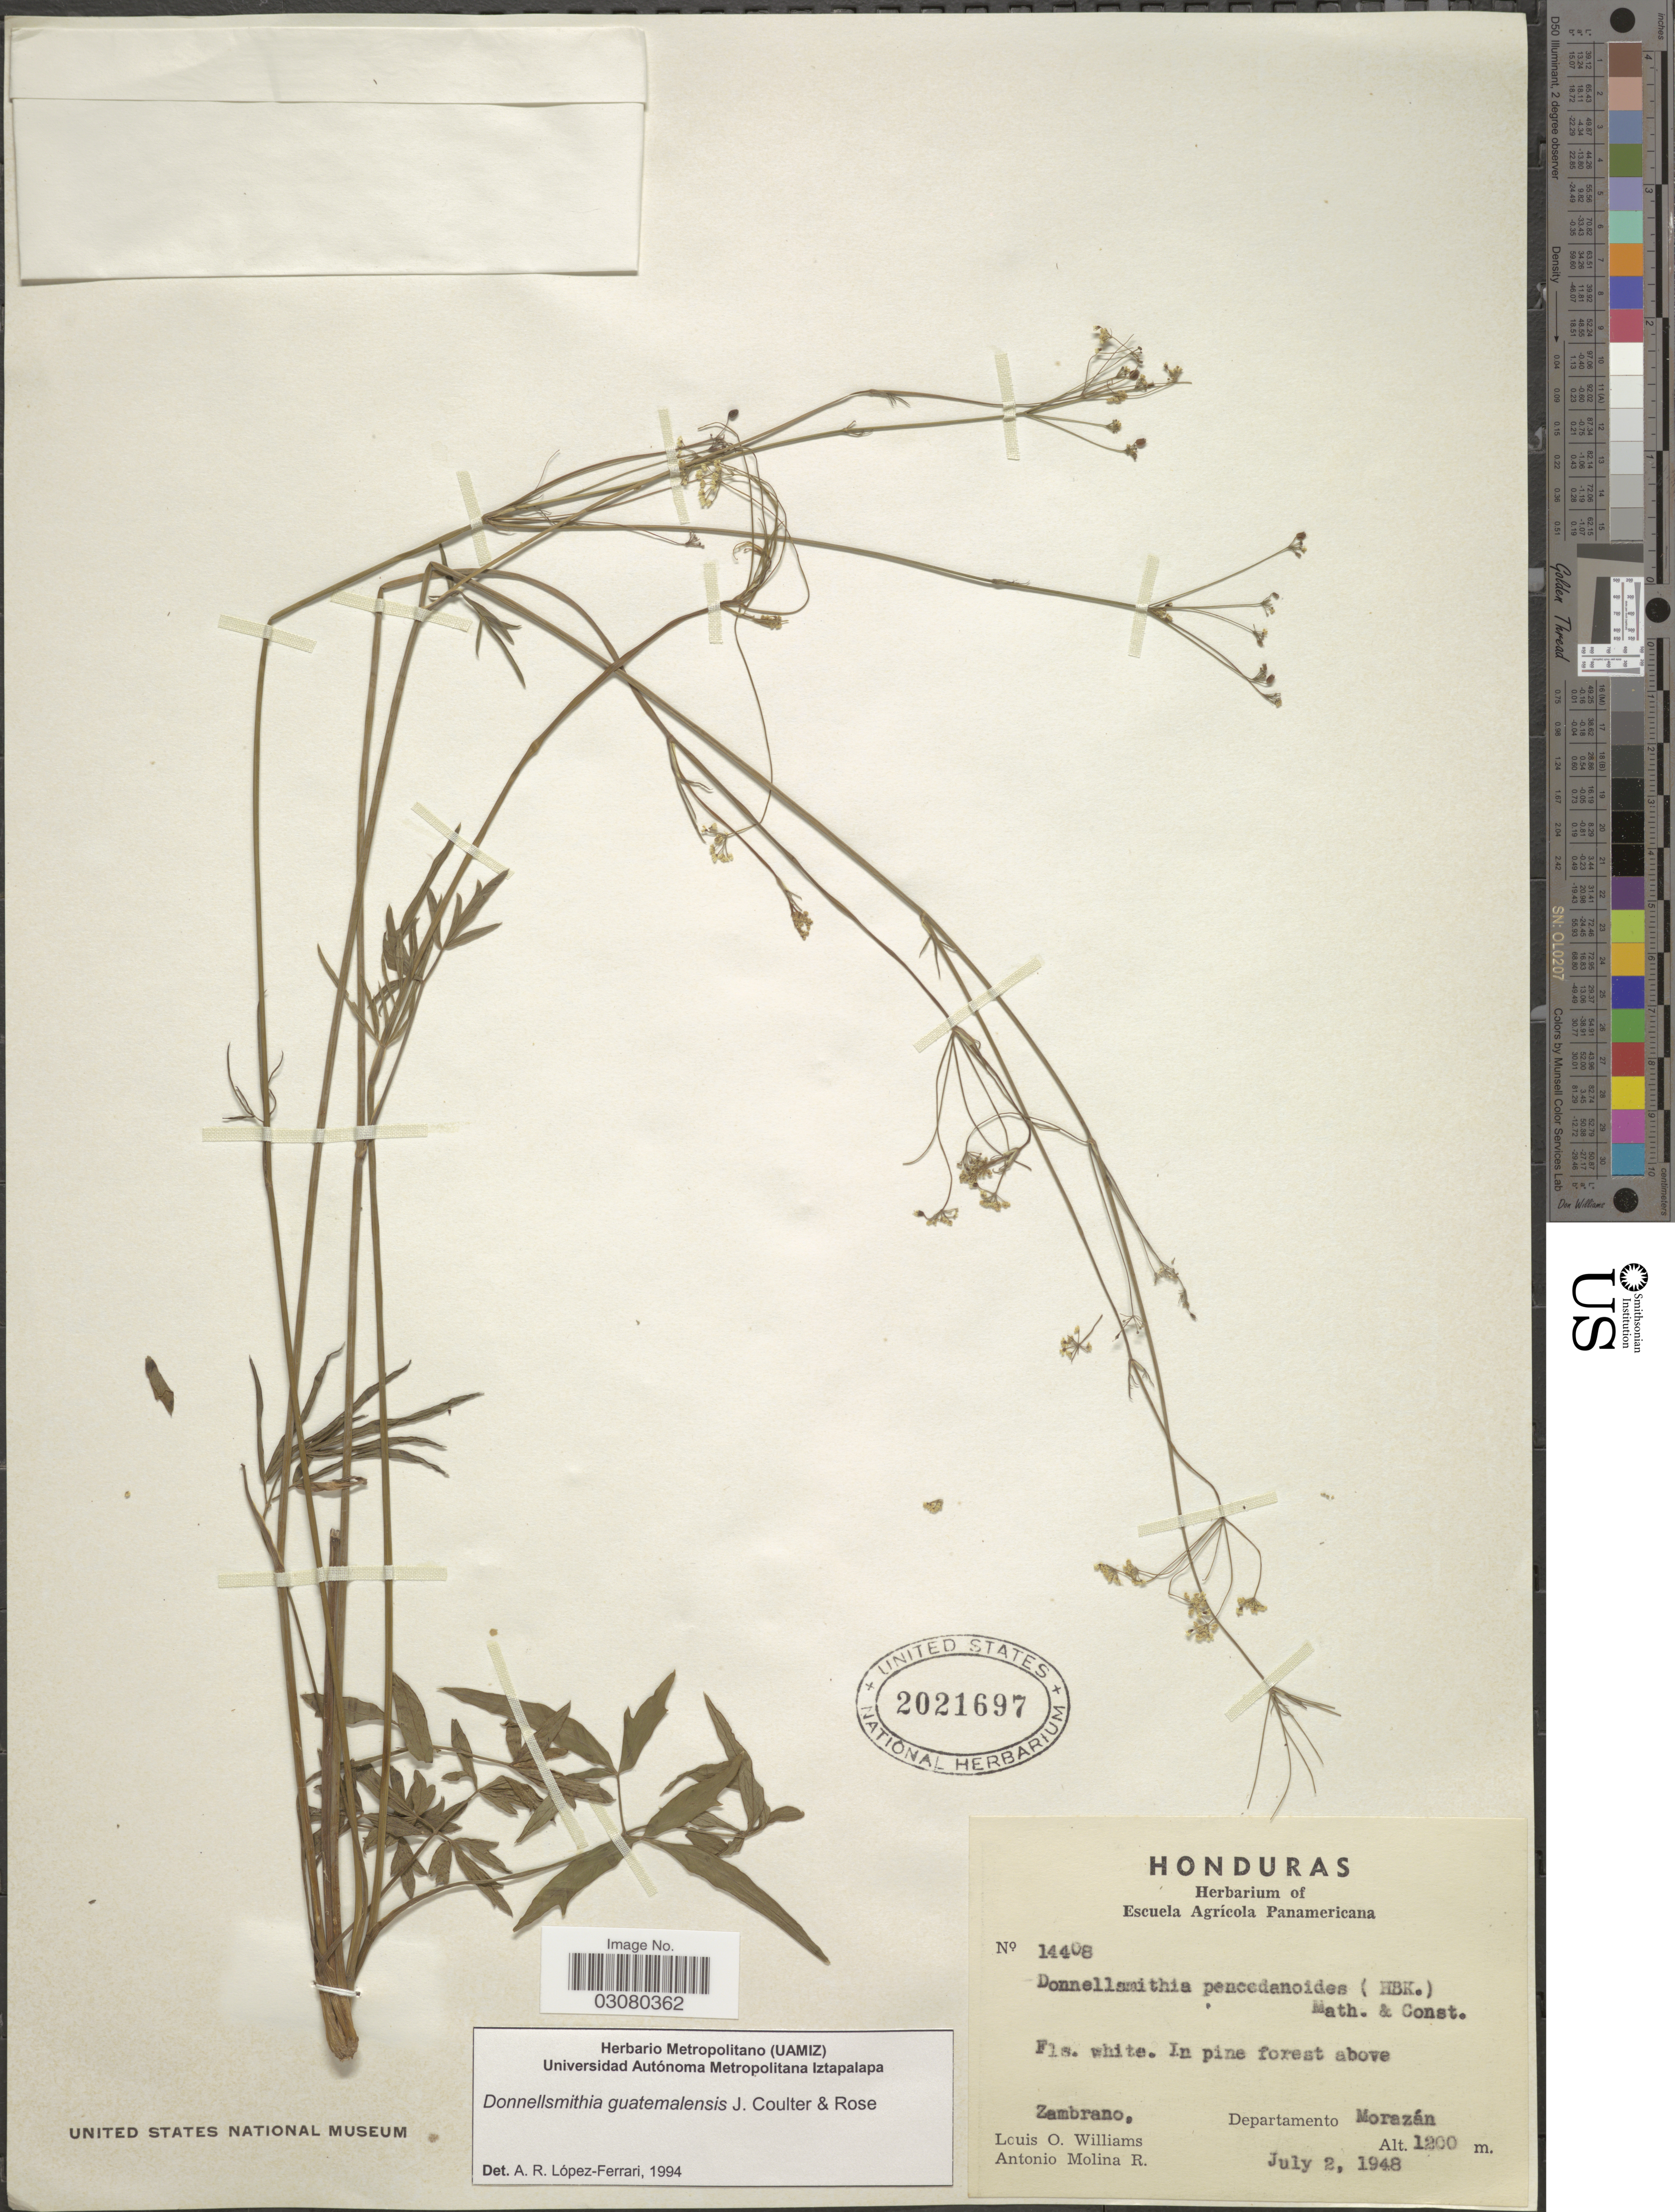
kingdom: Plantae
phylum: Tracheophyta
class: Magnoliopsida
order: Apiales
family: Apiaceae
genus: Donnellsmithia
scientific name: Donnellsmithia guatemalensis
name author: J.M. Coult. & Rose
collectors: L. O. Williams & A. Molina R.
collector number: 14408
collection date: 1948-07-02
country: Honduras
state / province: Fco. Morazán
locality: In pine forest above Zambrano, Departamento Morazán.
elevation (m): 1200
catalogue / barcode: US 2021697